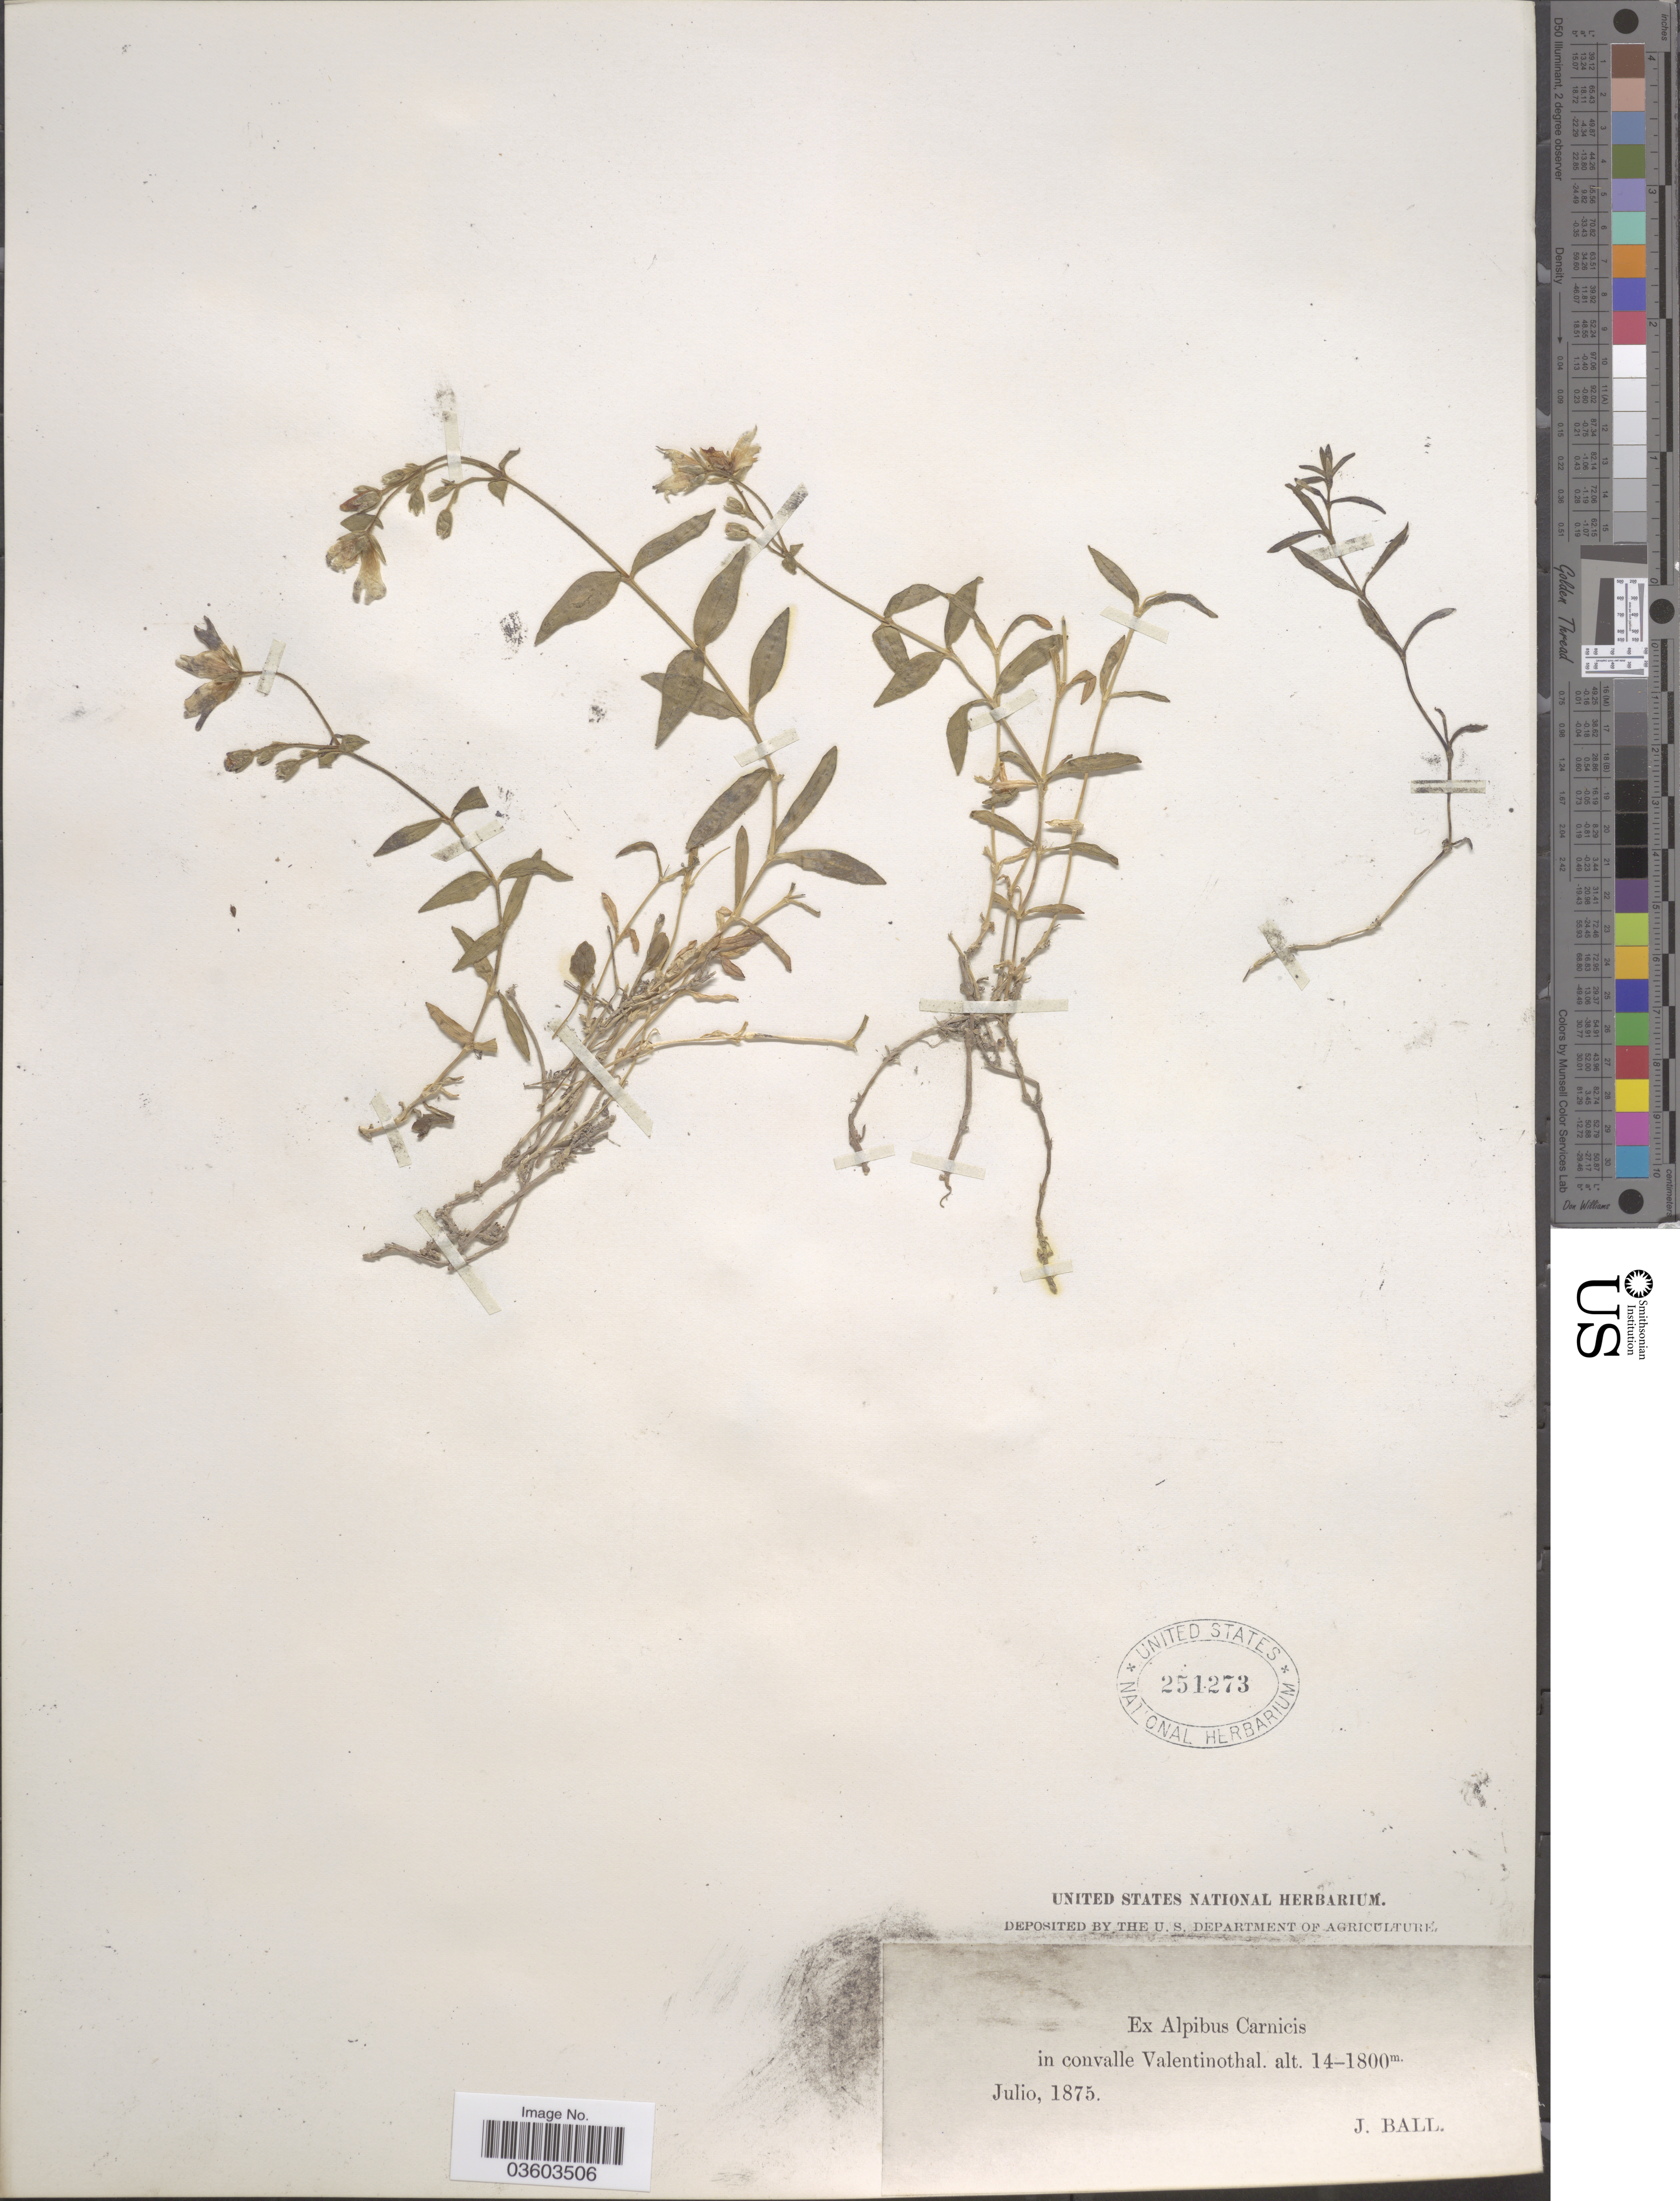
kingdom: Plantae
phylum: Tracheophyta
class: Magnoliopsida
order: Caryophyllales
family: Caryophyllaceae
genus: Cerastium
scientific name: Cerastium sp.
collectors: J. Ball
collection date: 1875-07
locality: Ex Alpibus Carnicis in convalle Valentinothal.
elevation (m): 1400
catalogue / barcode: US 251273